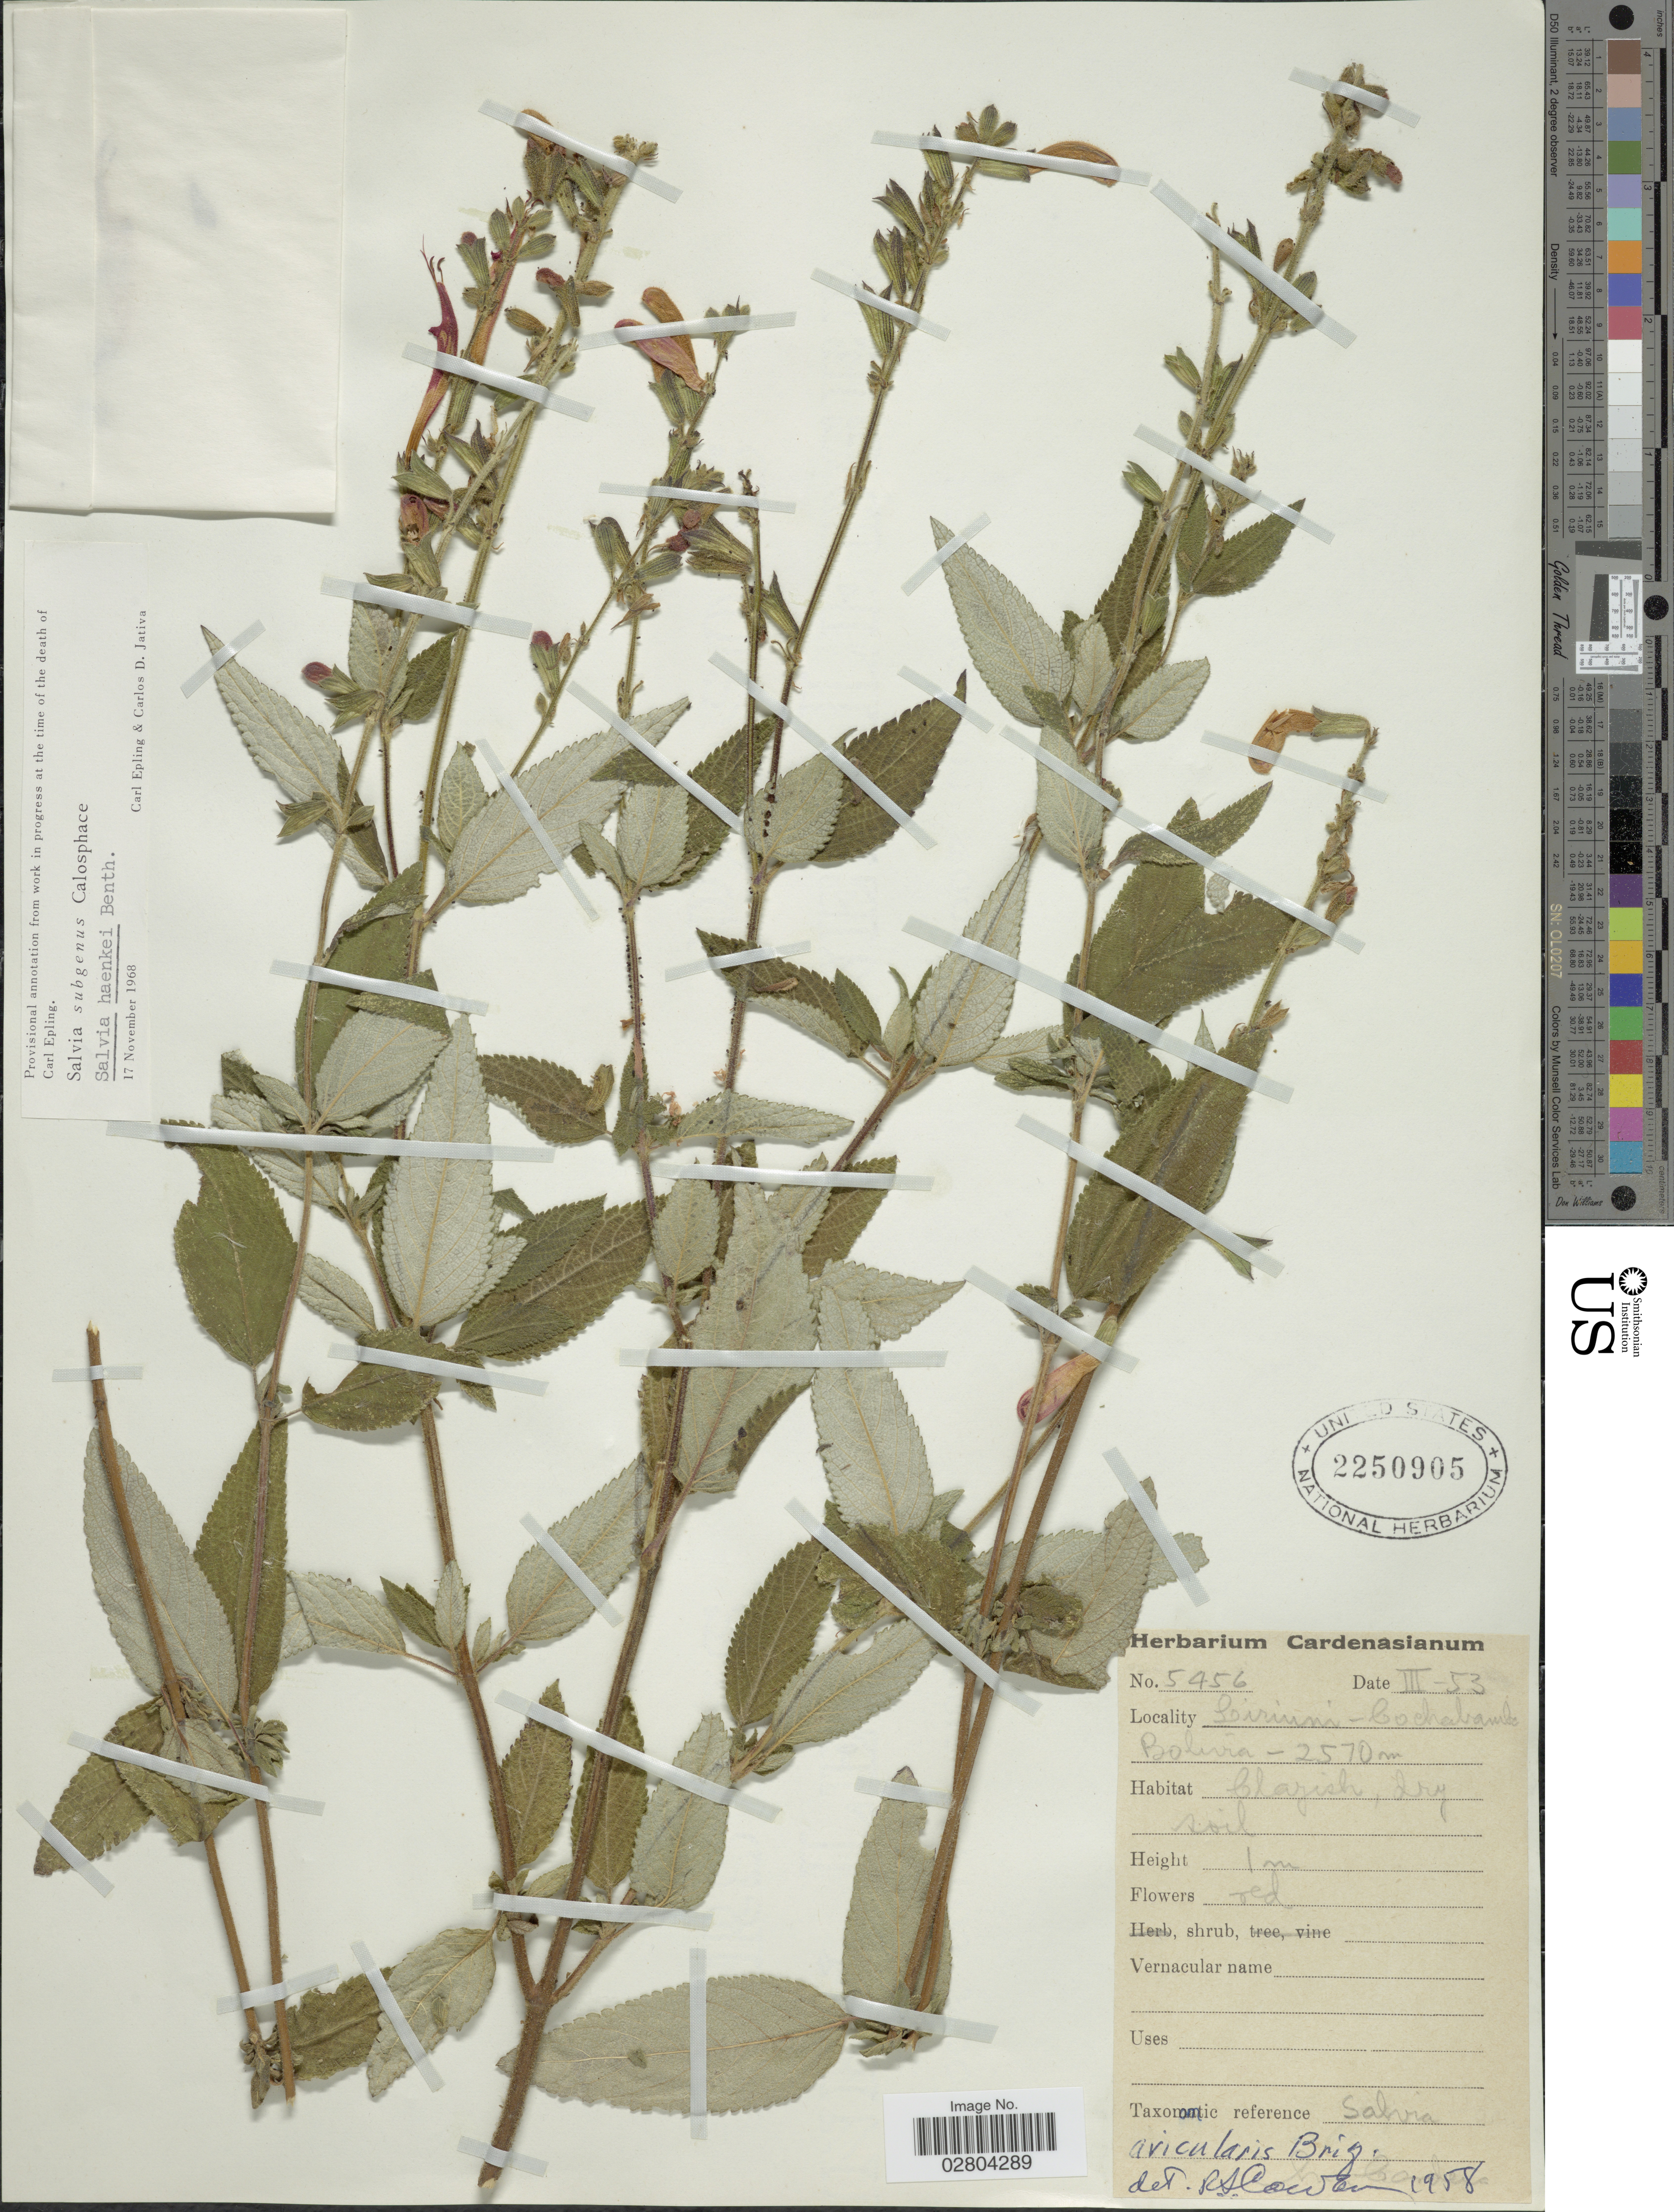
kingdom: Plantae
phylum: Tracheophyta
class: Magnoliopsida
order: Lamiales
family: Lamiaceae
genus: Salvia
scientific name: Salvia haenkei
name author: Benth.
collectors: M. Cárdenas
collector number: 5456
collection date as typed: Transcribed d/m/y: /3/53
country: Bolivia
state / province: Cochabamba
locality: Liriuni.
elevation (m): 2570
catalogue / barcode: US 2250905